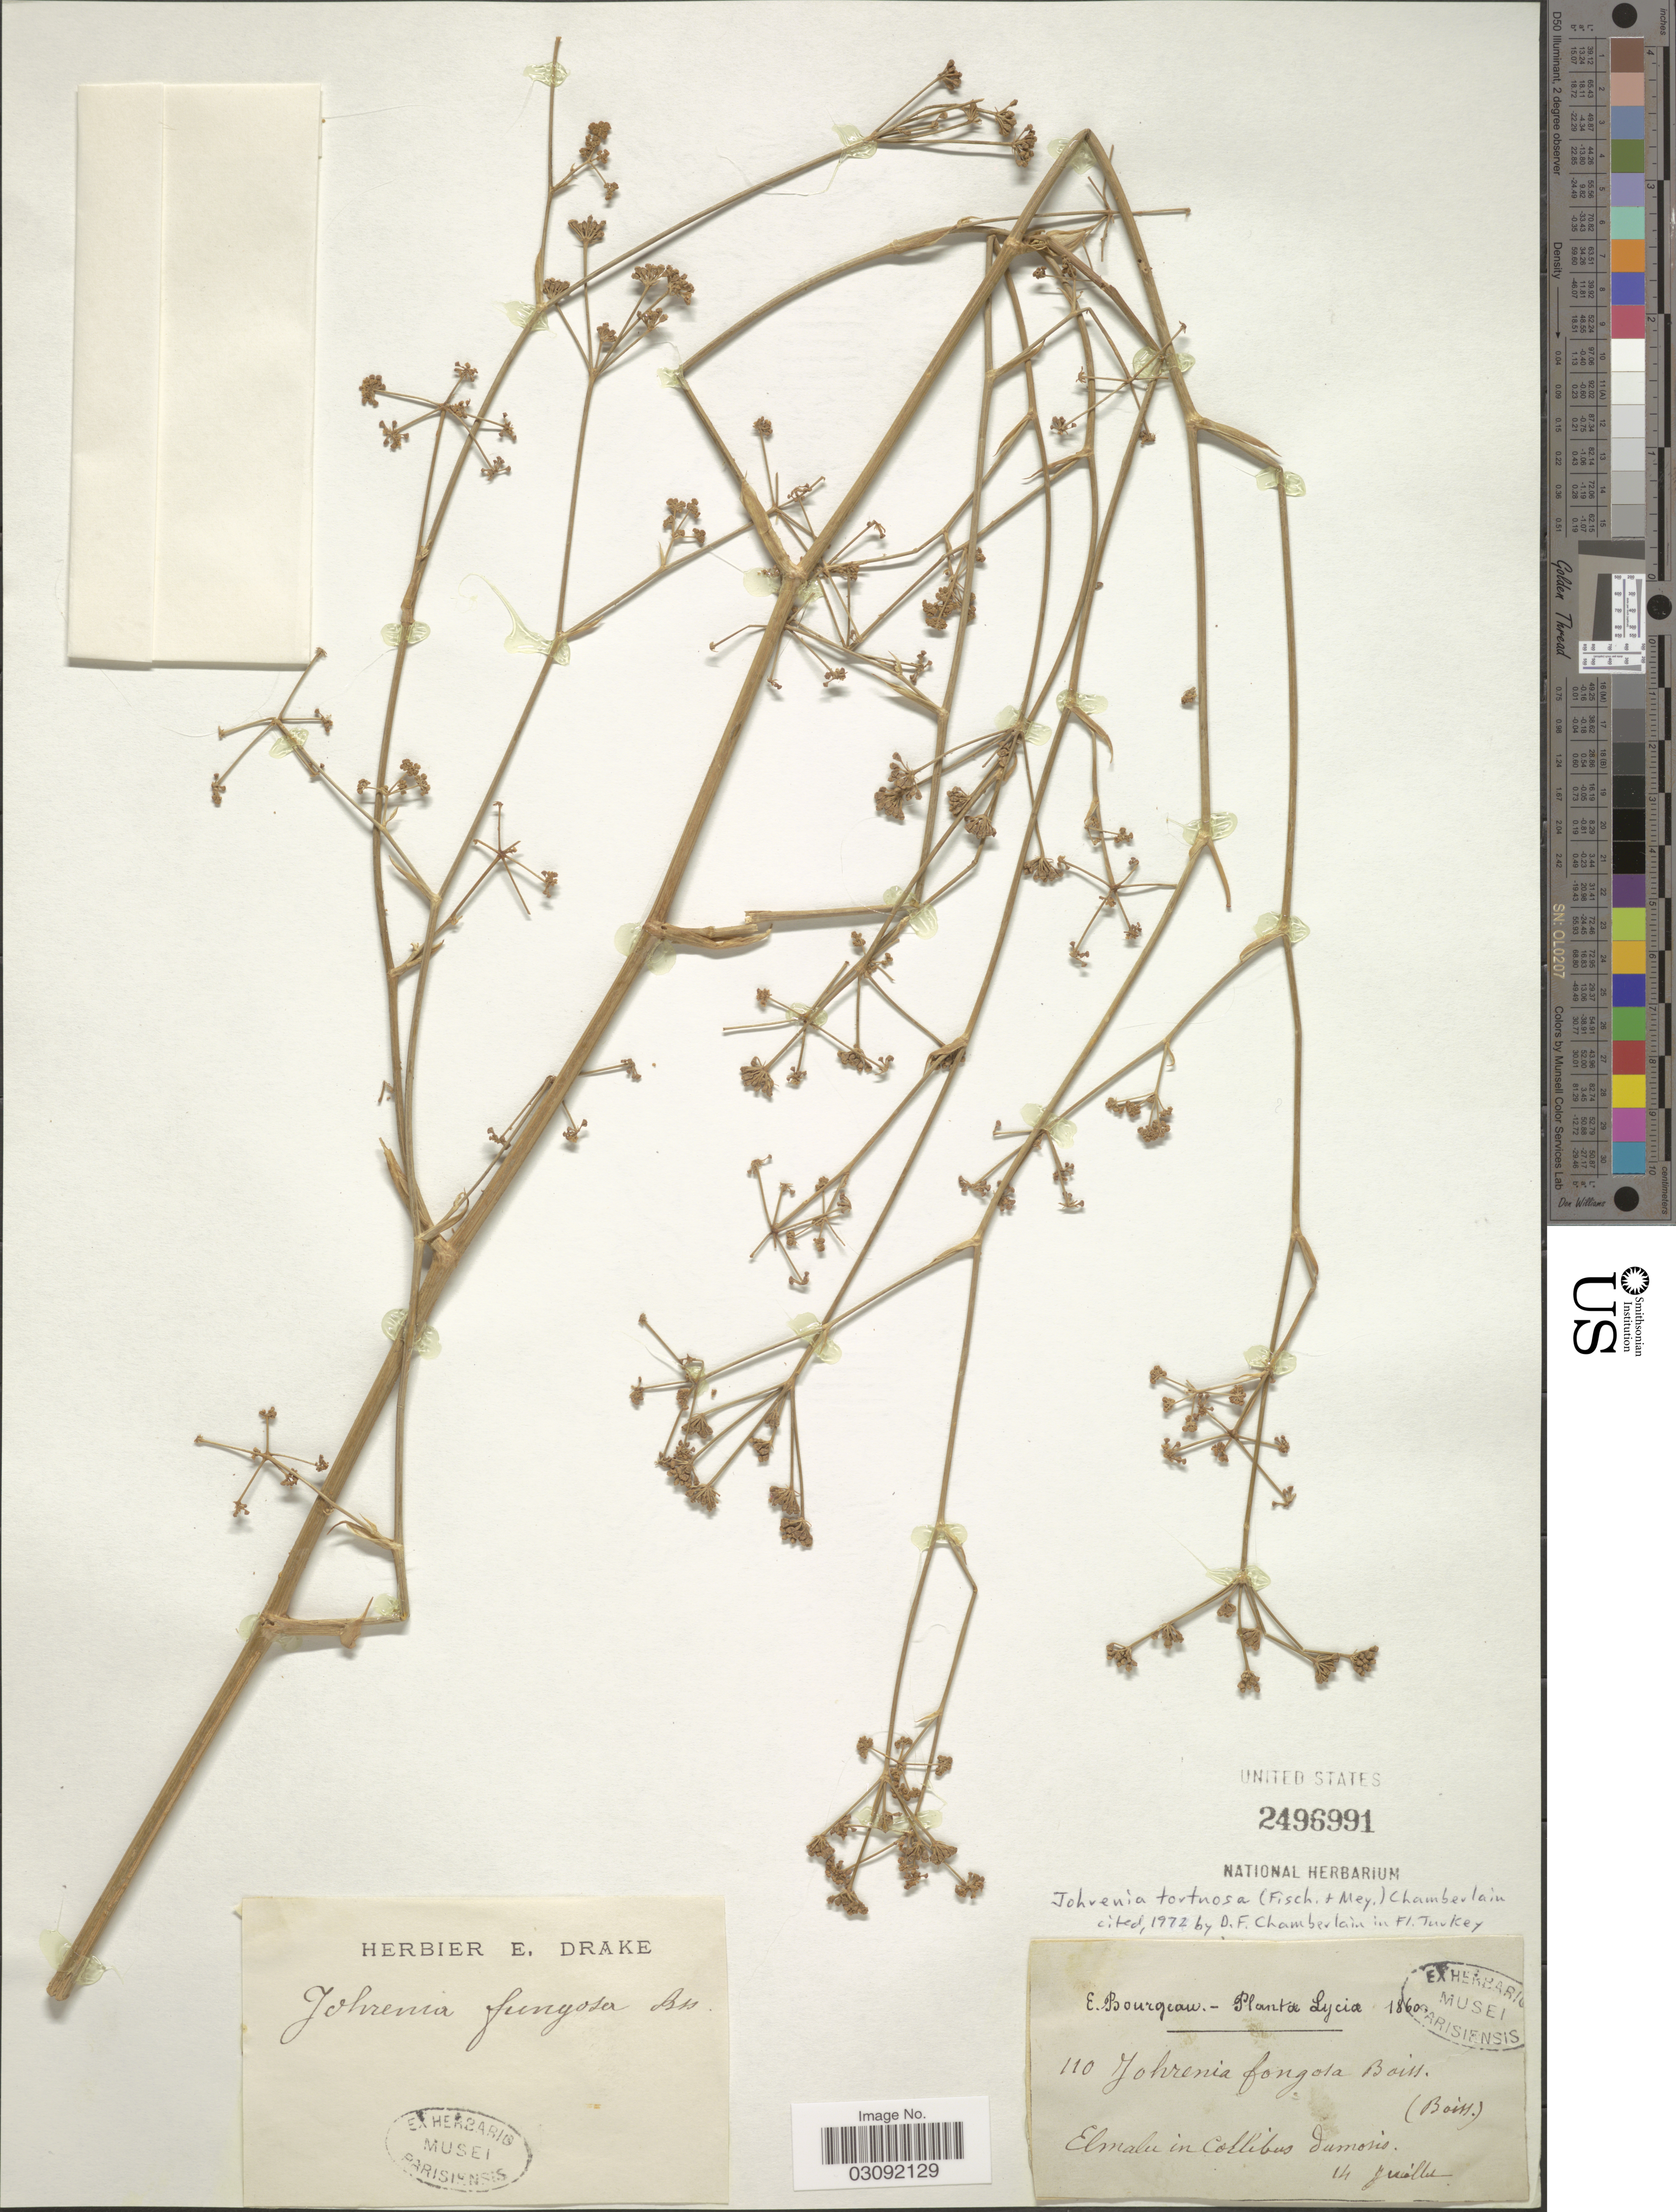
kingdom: Plantae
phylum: Tracheophyta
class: Magnoliopsida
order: Apiales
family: Apiaceae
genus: Johrenia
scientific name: Johrenia tortuosa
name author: (Fisch. & C.A. Mey.) D.F.Chamb.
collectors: E. Bourgeau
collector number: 110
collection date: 1860-07-14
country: Turkey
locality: Lycia. Elmalu in Collibus dumosis.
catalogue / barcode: US 2496991